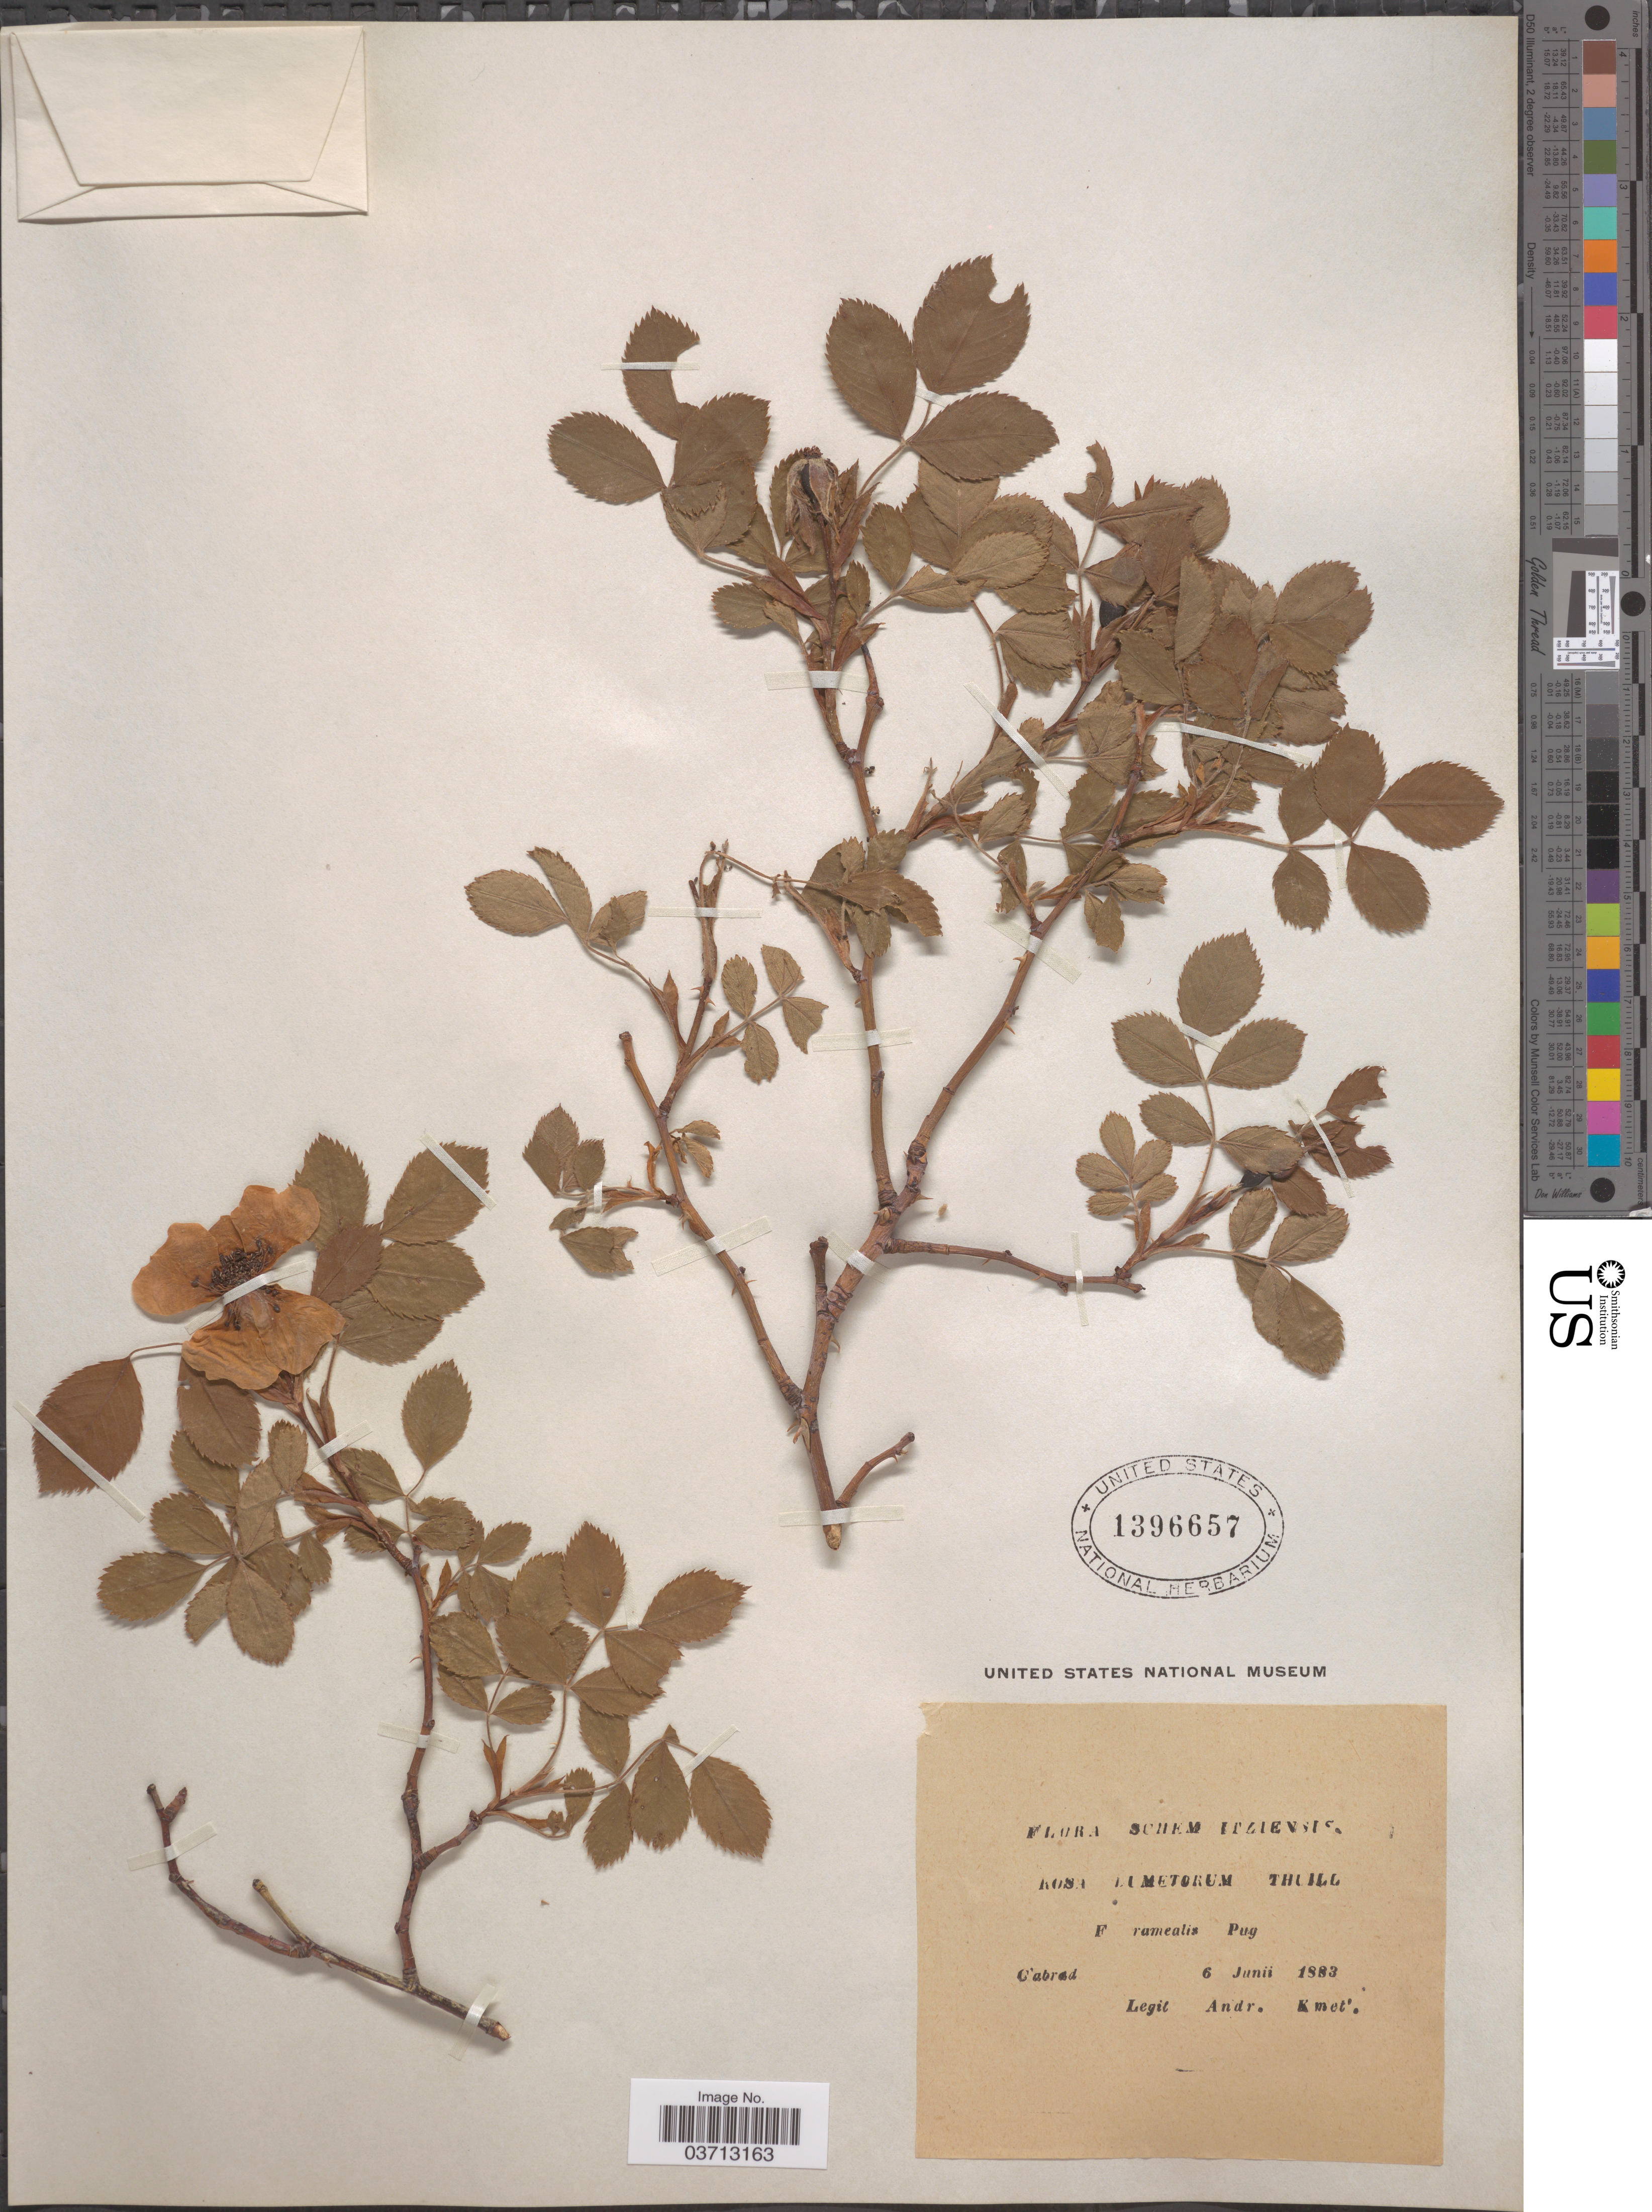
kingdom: Plantae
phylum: Tracheophyta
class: Magnoliopsida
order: Rosales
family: Rosaceae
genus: Rosa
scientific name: Rosa dumetorum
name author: Lange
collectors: A. Kmet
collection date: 1883-06-06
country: Slovakia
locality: Schem [illegible text]tzien [illegible text]. Cabrad.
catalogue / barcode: US 1396657